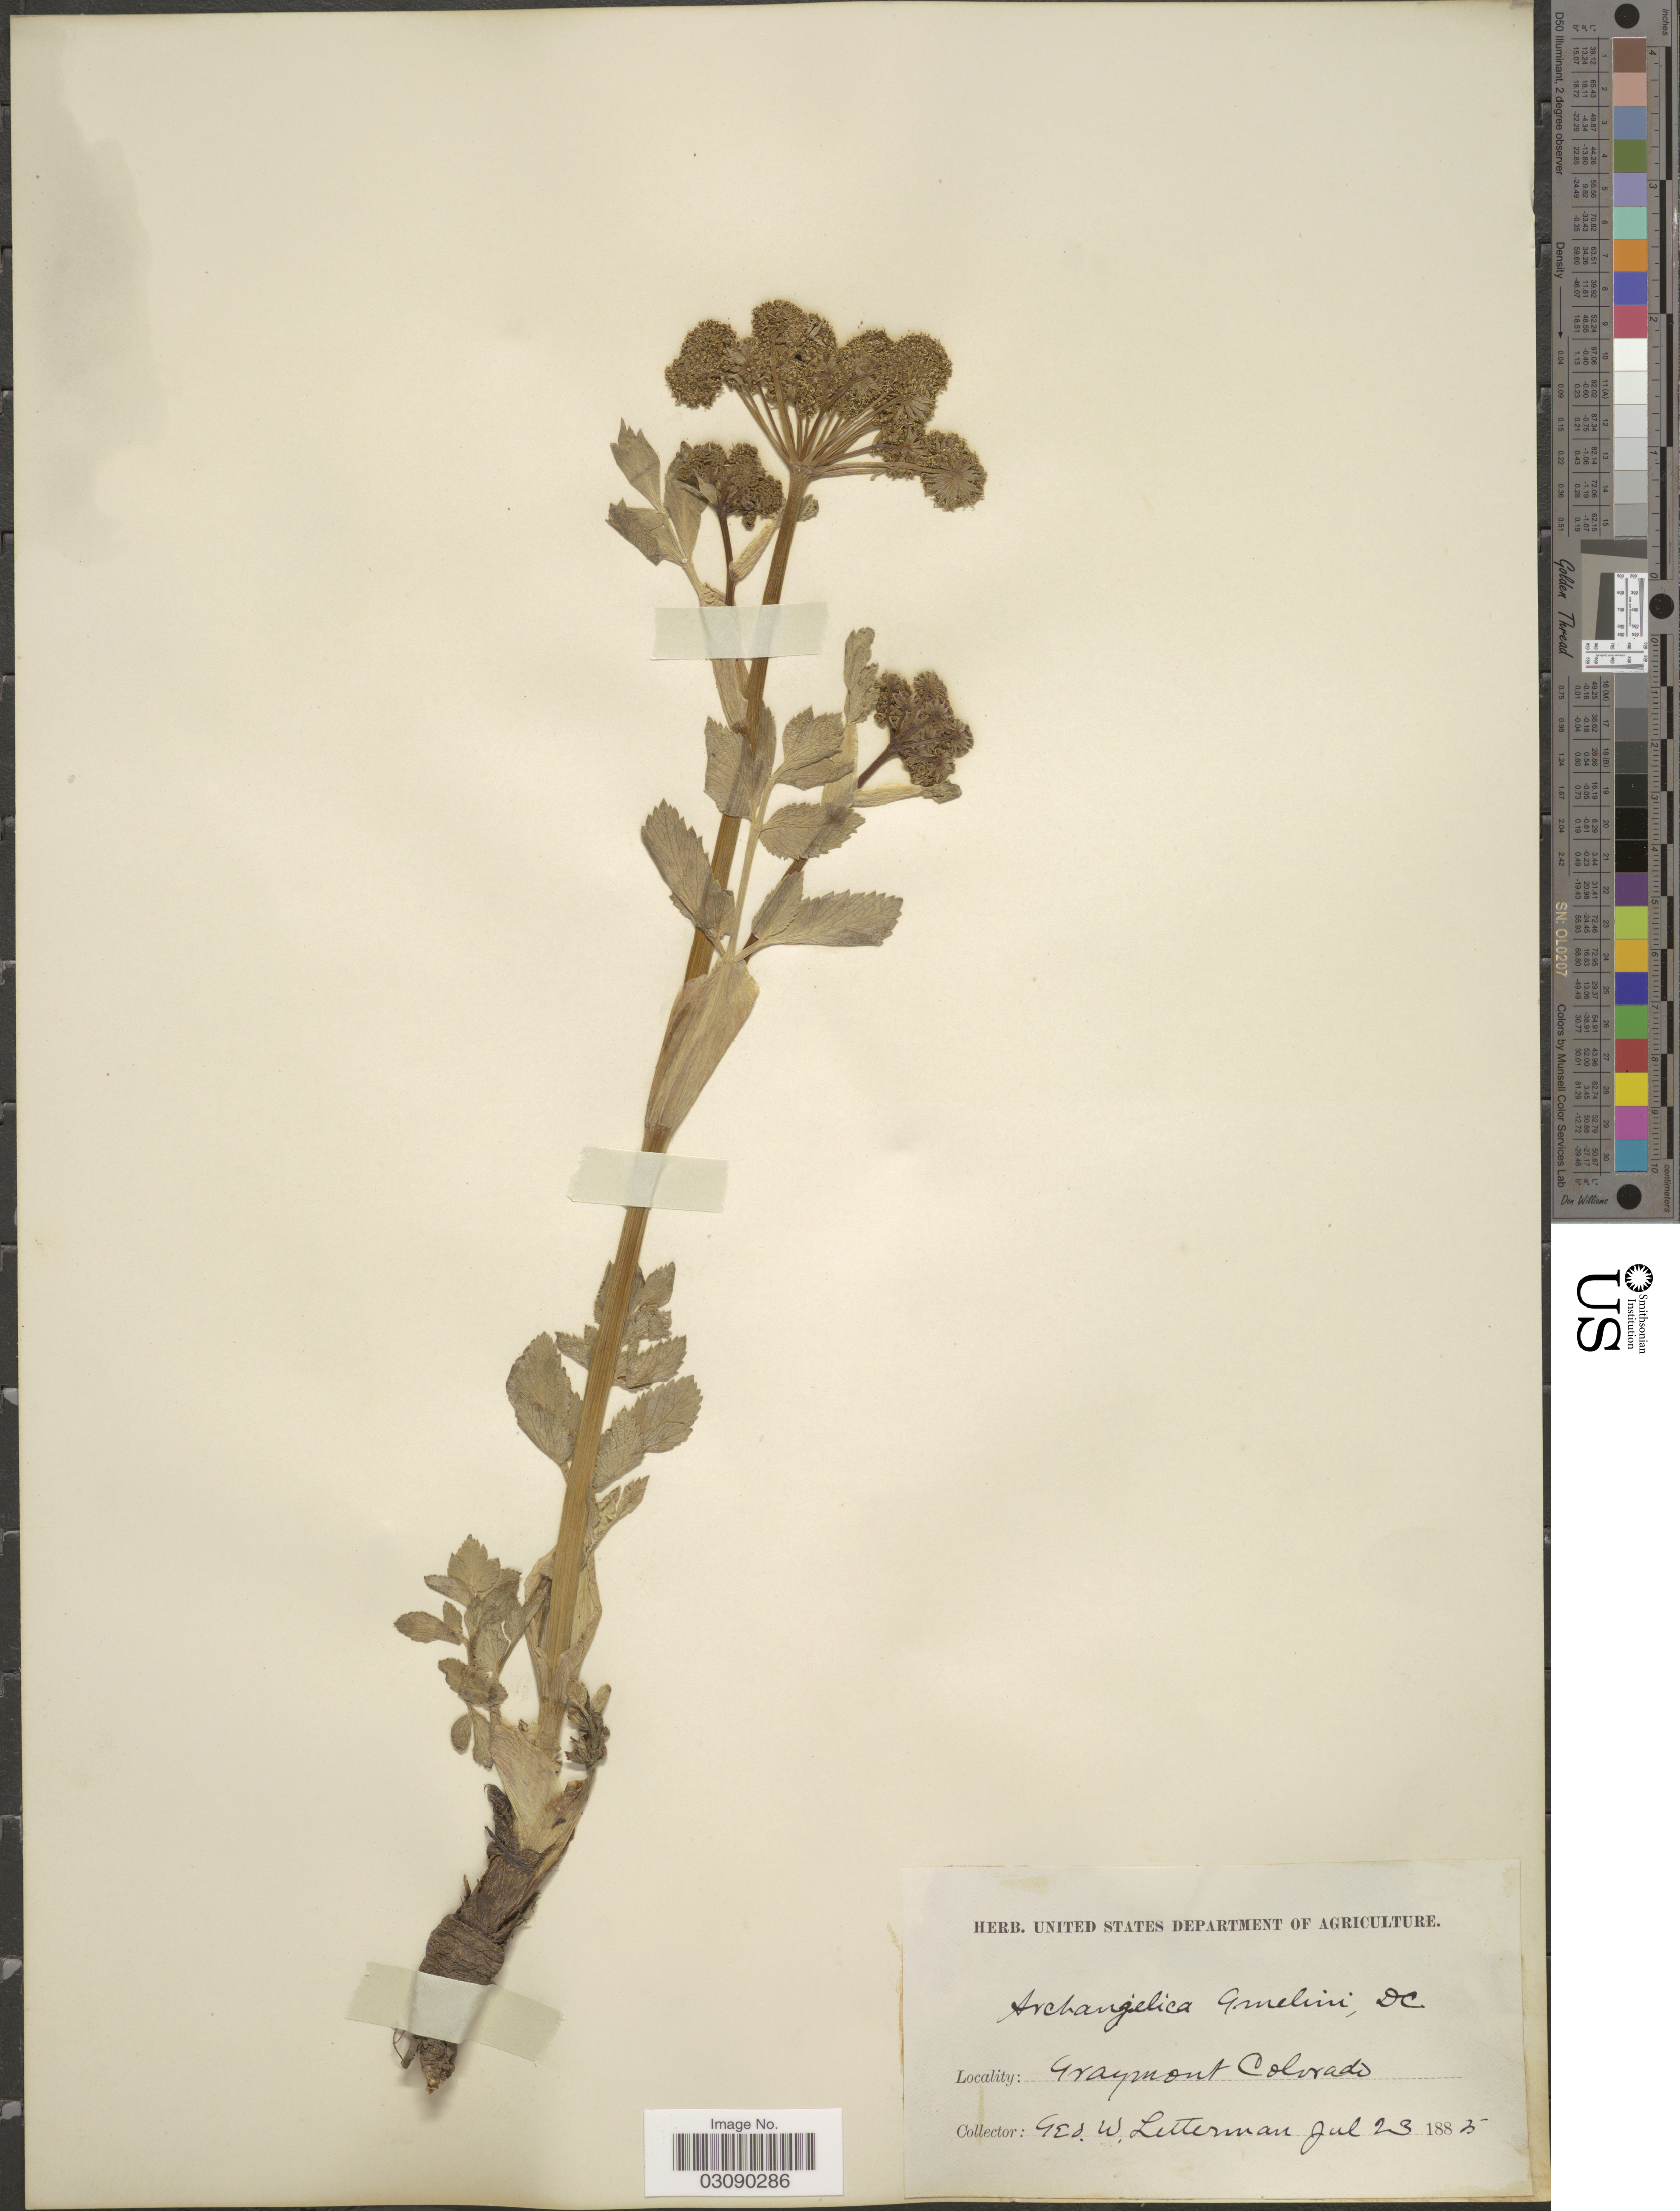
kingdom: Plantae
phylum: Tracheophyta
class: Magnoliopsida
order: Apiales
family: Apiaceae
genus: Angelica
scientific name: Angelica grayi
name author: (J.M. Coult. & Rose) J.M. Coult. & Rose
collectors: G. W. Letterman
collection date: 1885-07-23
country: United States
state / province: Colorado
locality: Graymont Colorado.